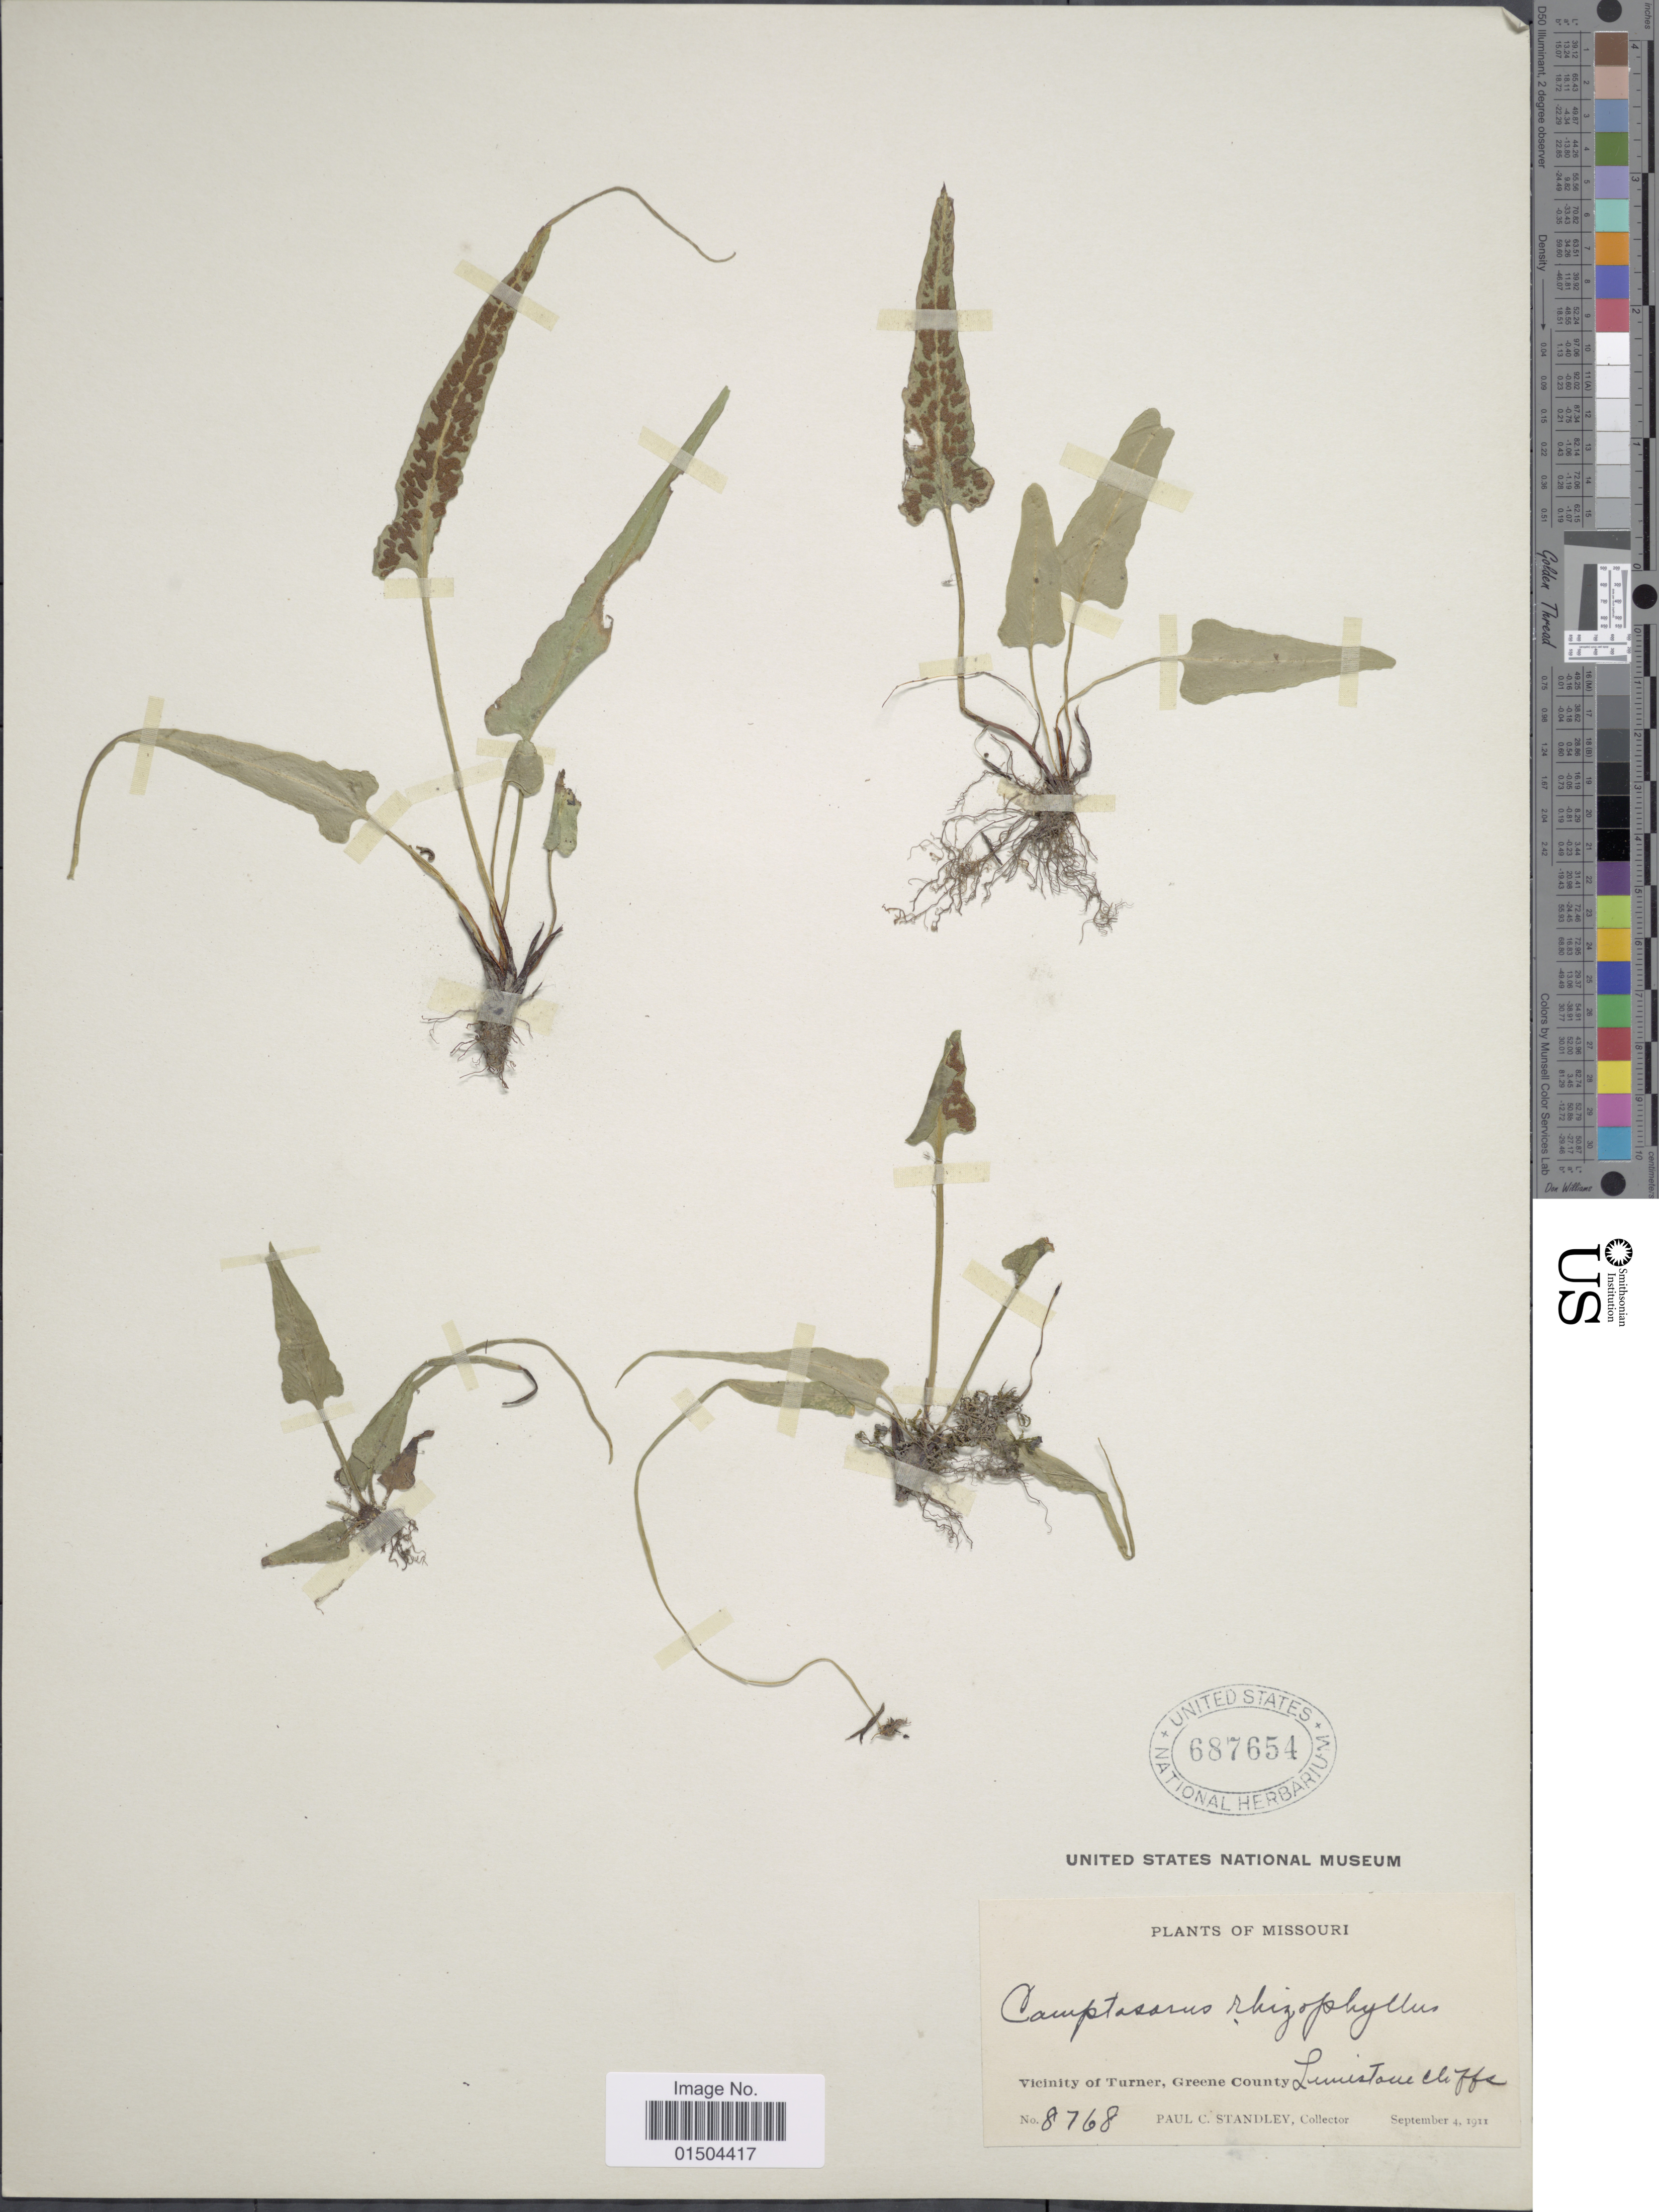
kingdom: Plantae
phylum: Tracheophyta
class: Polypodiopsida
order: Polypodiales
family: Aspleniaceae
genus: Asplenium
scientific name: Asplenium rhizophyllum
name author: L.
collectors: P. C. Standley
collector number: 8768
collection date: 1911-09-04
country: United States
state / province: Missouri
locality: Vicinity of Turner, Greene County. Limestone cliffs.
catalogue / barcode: US 687654